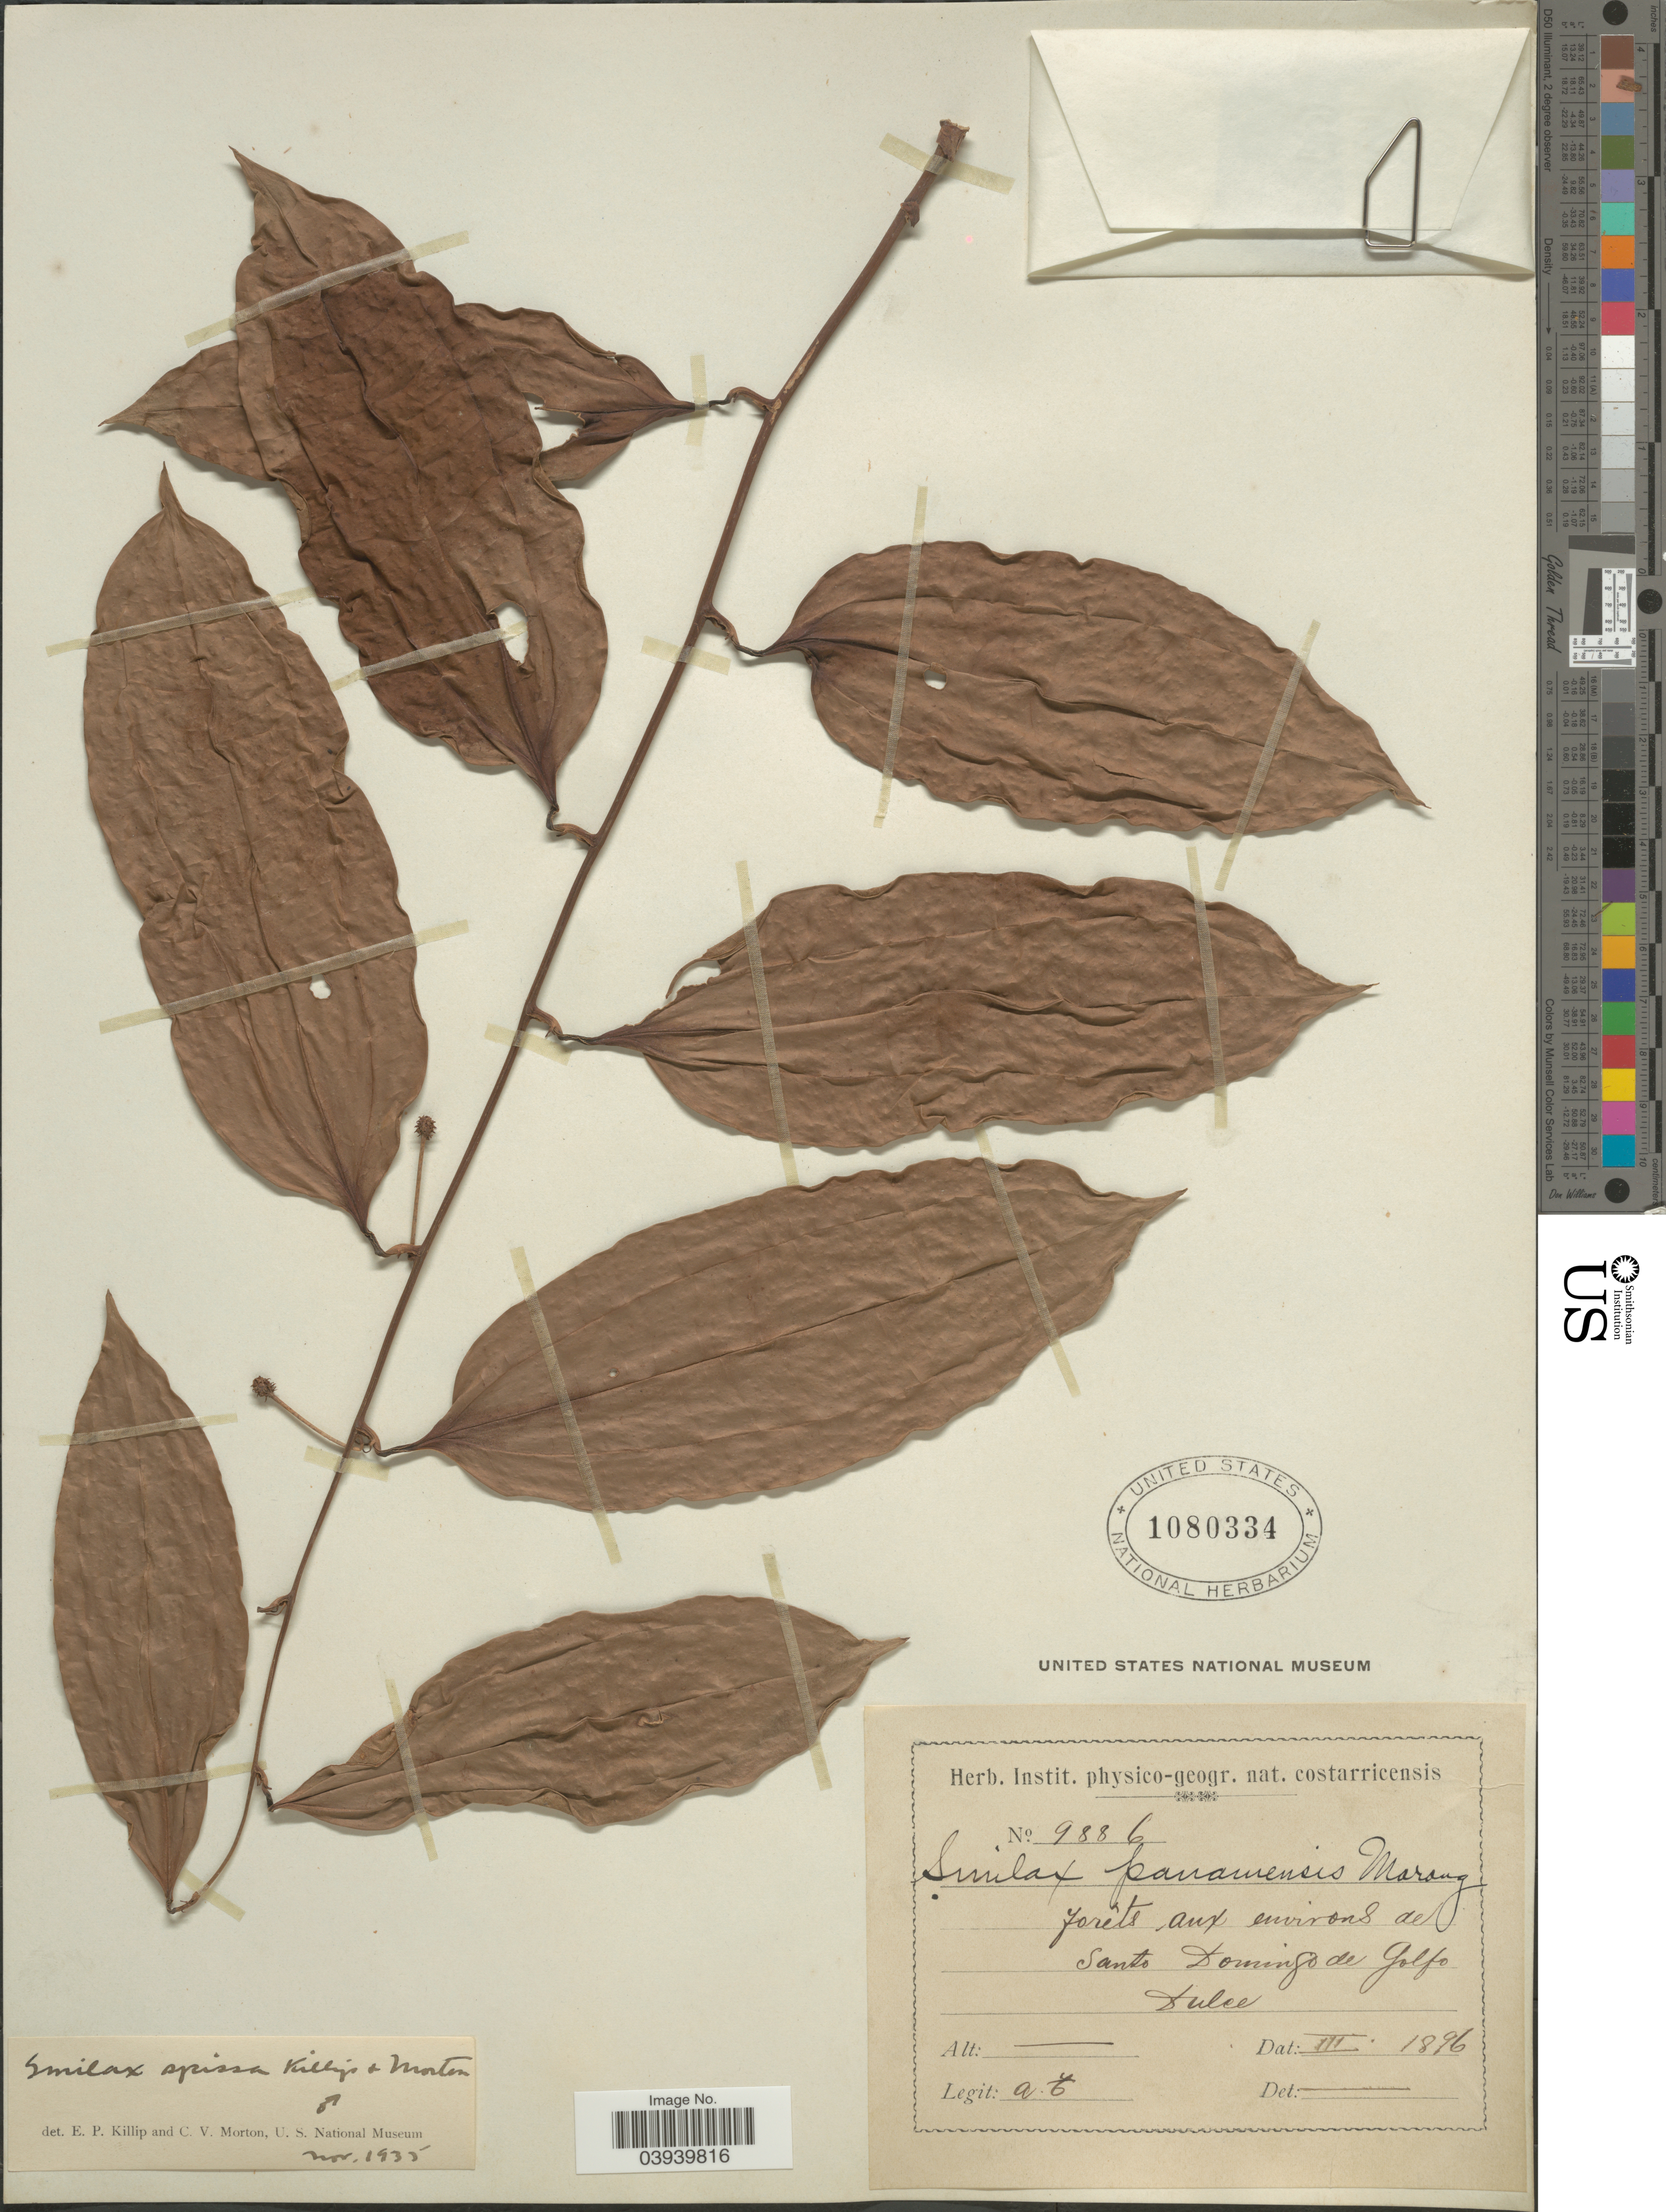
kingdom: Plantae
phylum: Tracheophyta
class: Liliopsida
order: Liliales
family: Smilacaceae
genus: Smilax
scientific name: Smilax spissa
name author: Killip & C.V. Morton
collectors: A. T.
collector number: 9886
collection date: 1896-03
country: Costa Rica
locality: Forêts aux environs de Santo Domingo de Golfo Dulce.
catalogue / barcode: US 1080334